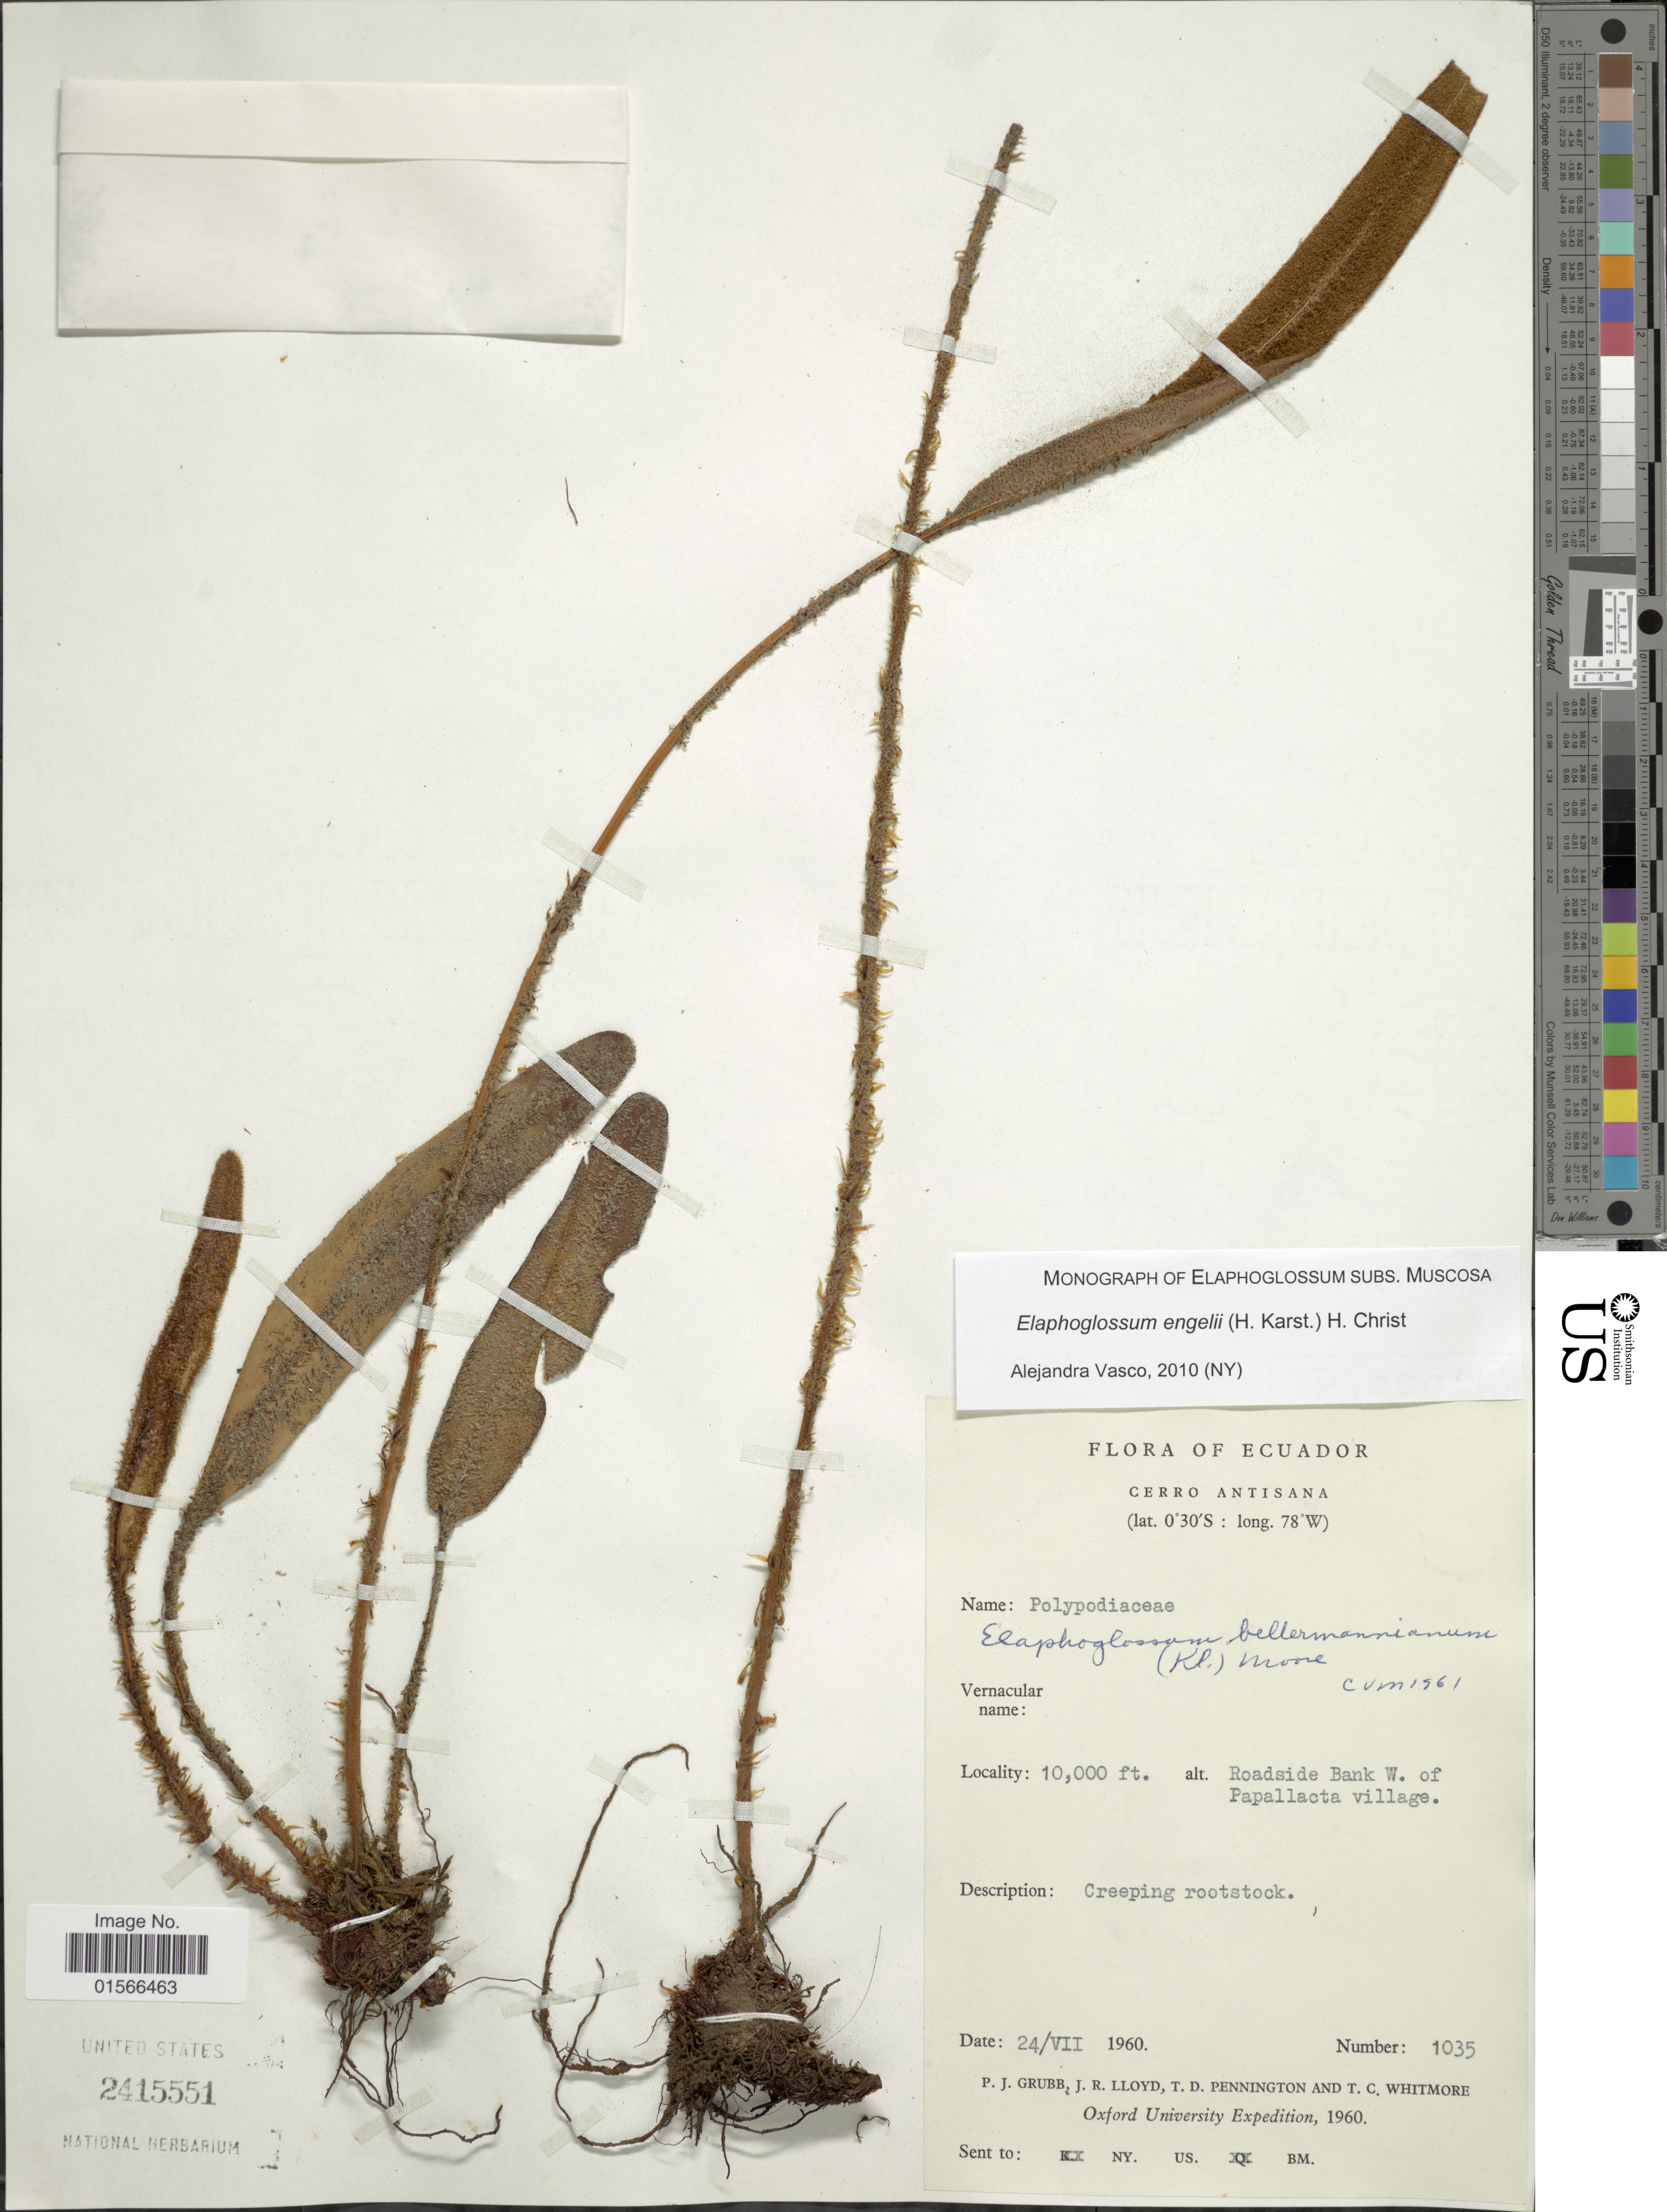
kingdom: Plantae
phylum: Tracheophyta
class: Polypodiopsida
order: Polypodiales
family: Dryopteridaceae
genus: Elaphoglossum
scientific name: Elaphoglossum engelii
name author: (H. Karst.) Christ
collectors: P. J. Grubb, J. R. Lloyd, T. D. Pennington & T. C. Whitmore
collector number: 1035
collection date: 1960-07-24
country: Ecuador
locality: Cerro Antisana, Roadside Bank W of Papallacta village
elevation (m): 3048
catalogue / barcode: US 2415551